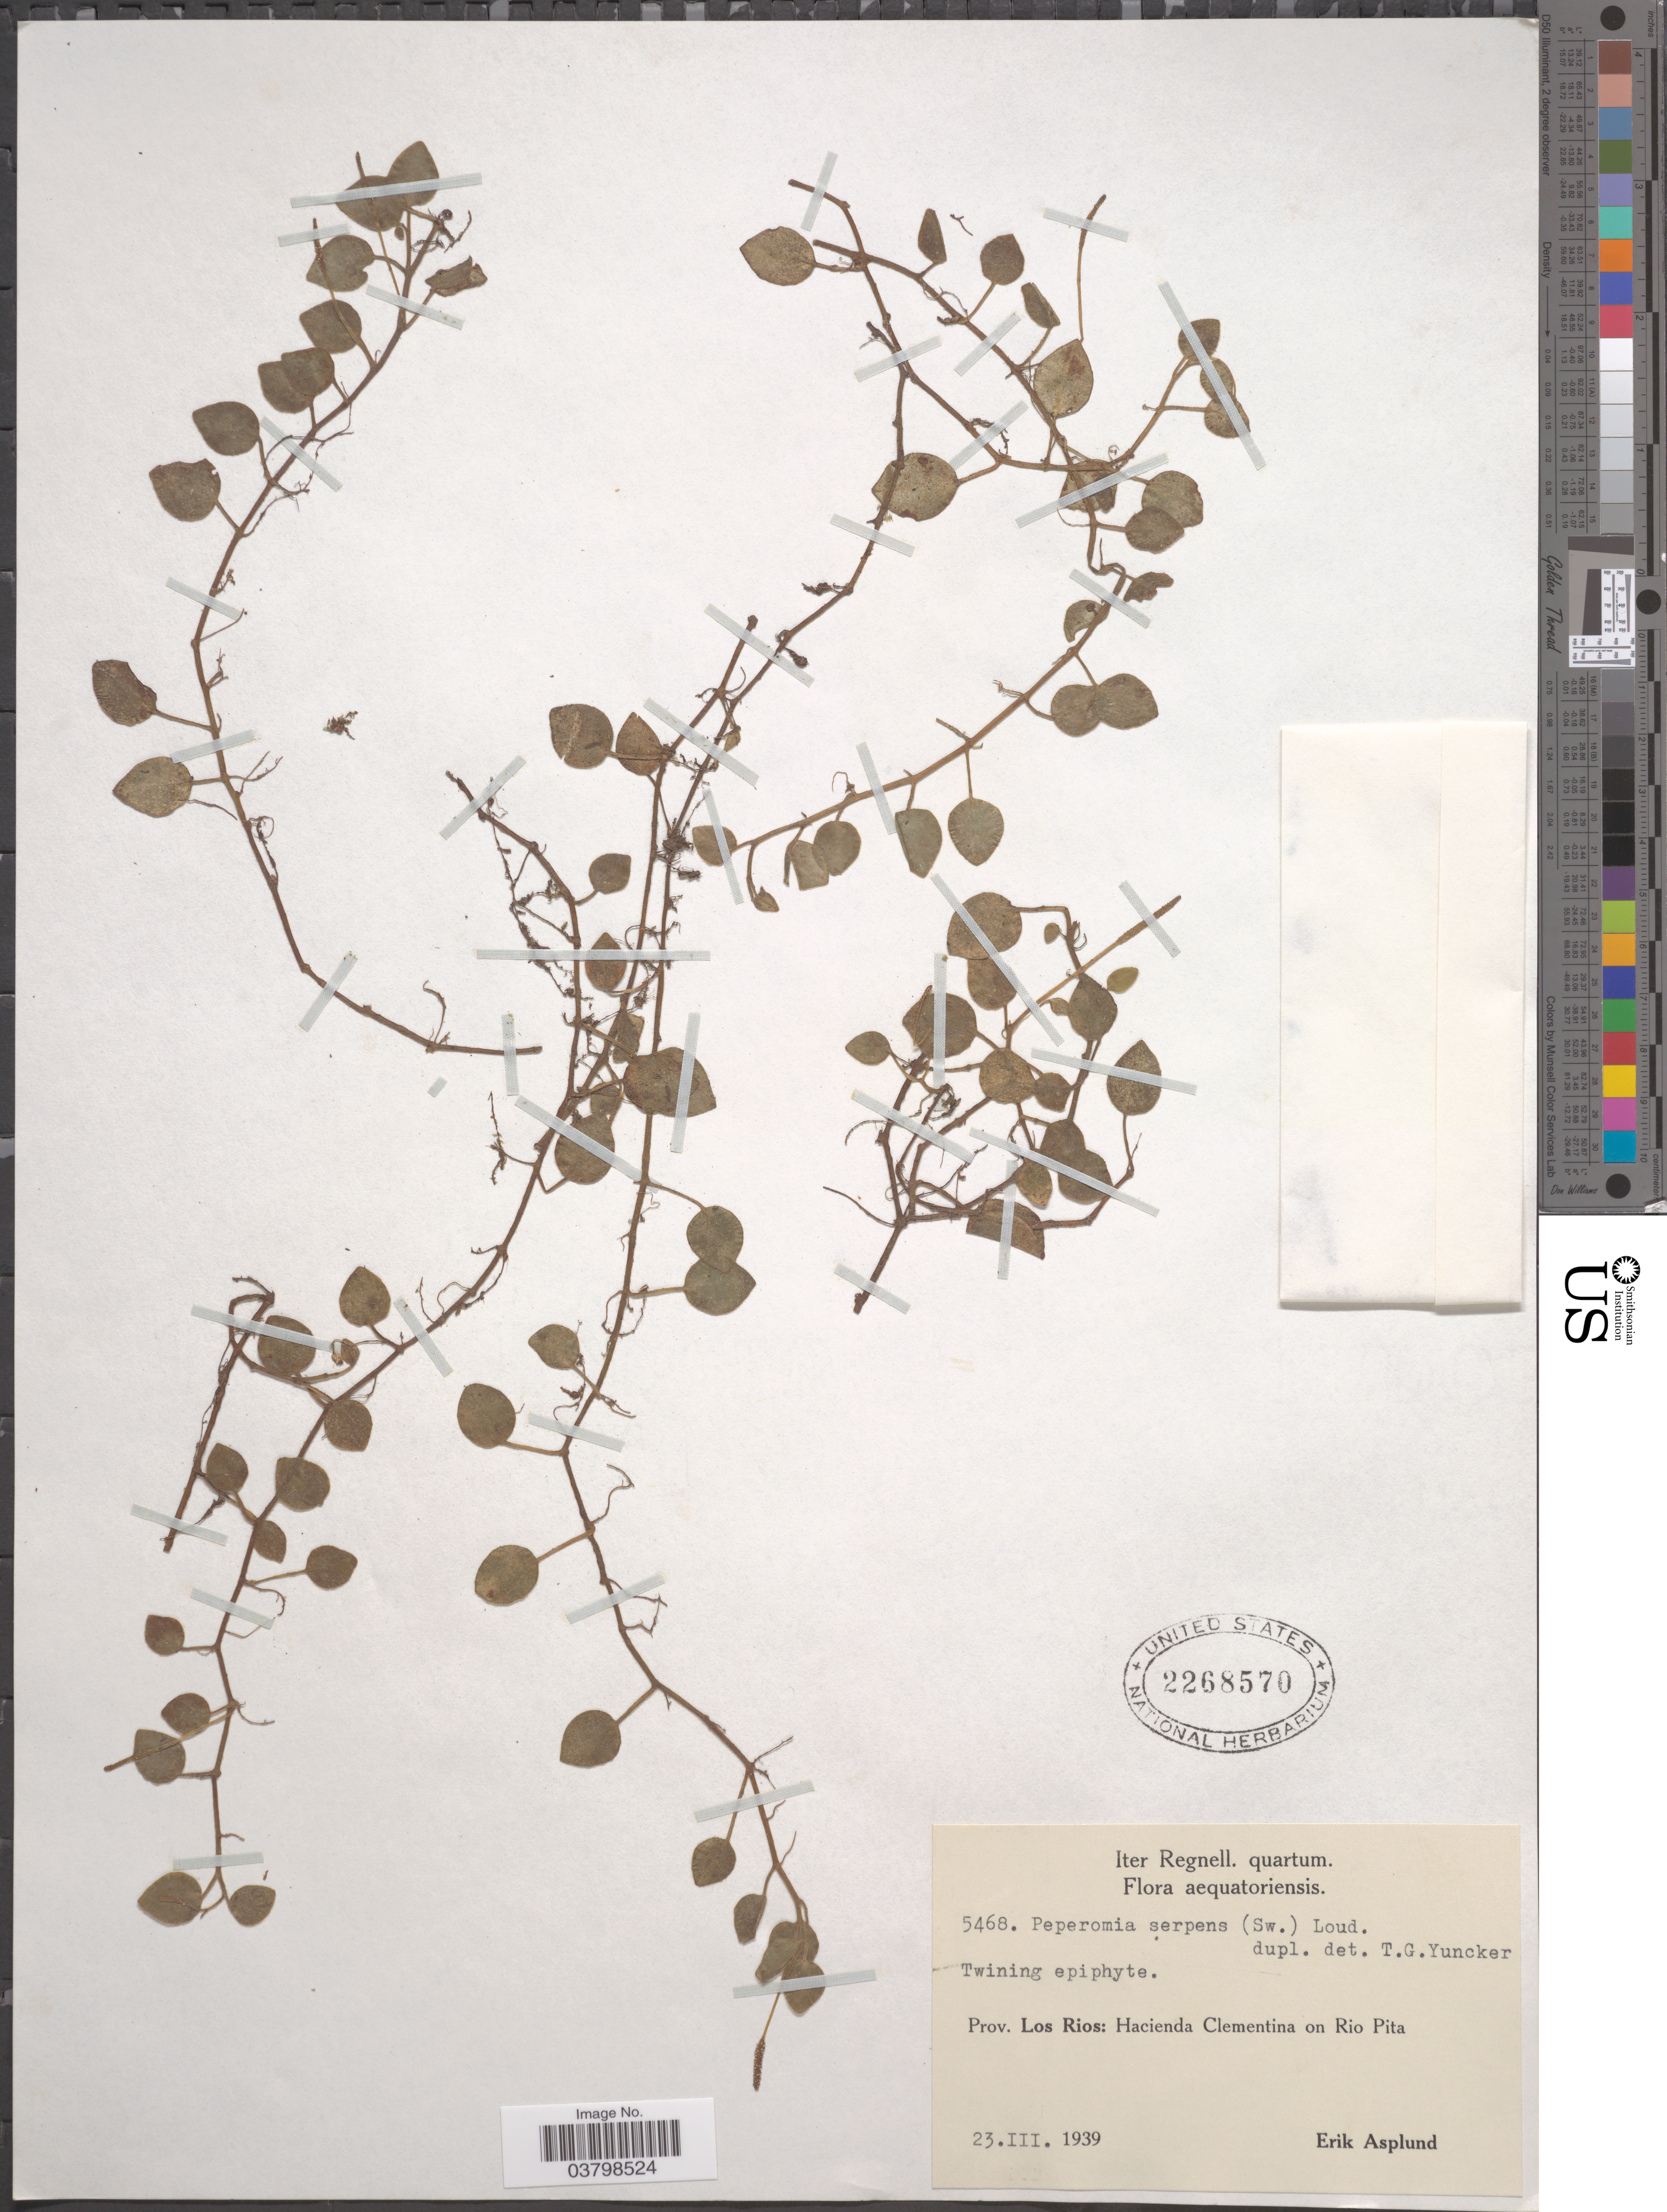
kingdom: Plantae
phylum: Tracheophyta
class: Magnoliopsida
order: Piperales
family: Piperaceae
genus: Peperomia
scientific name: Peperomia serpens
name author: (Sw.) Loudon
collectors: E. Asplund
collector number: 5468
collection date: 1939-03-23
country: Ecuador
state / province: Los Ríos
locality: Aequatoriensis. Hacienda Clementina on Rio Pita.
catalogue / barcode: US 2268570